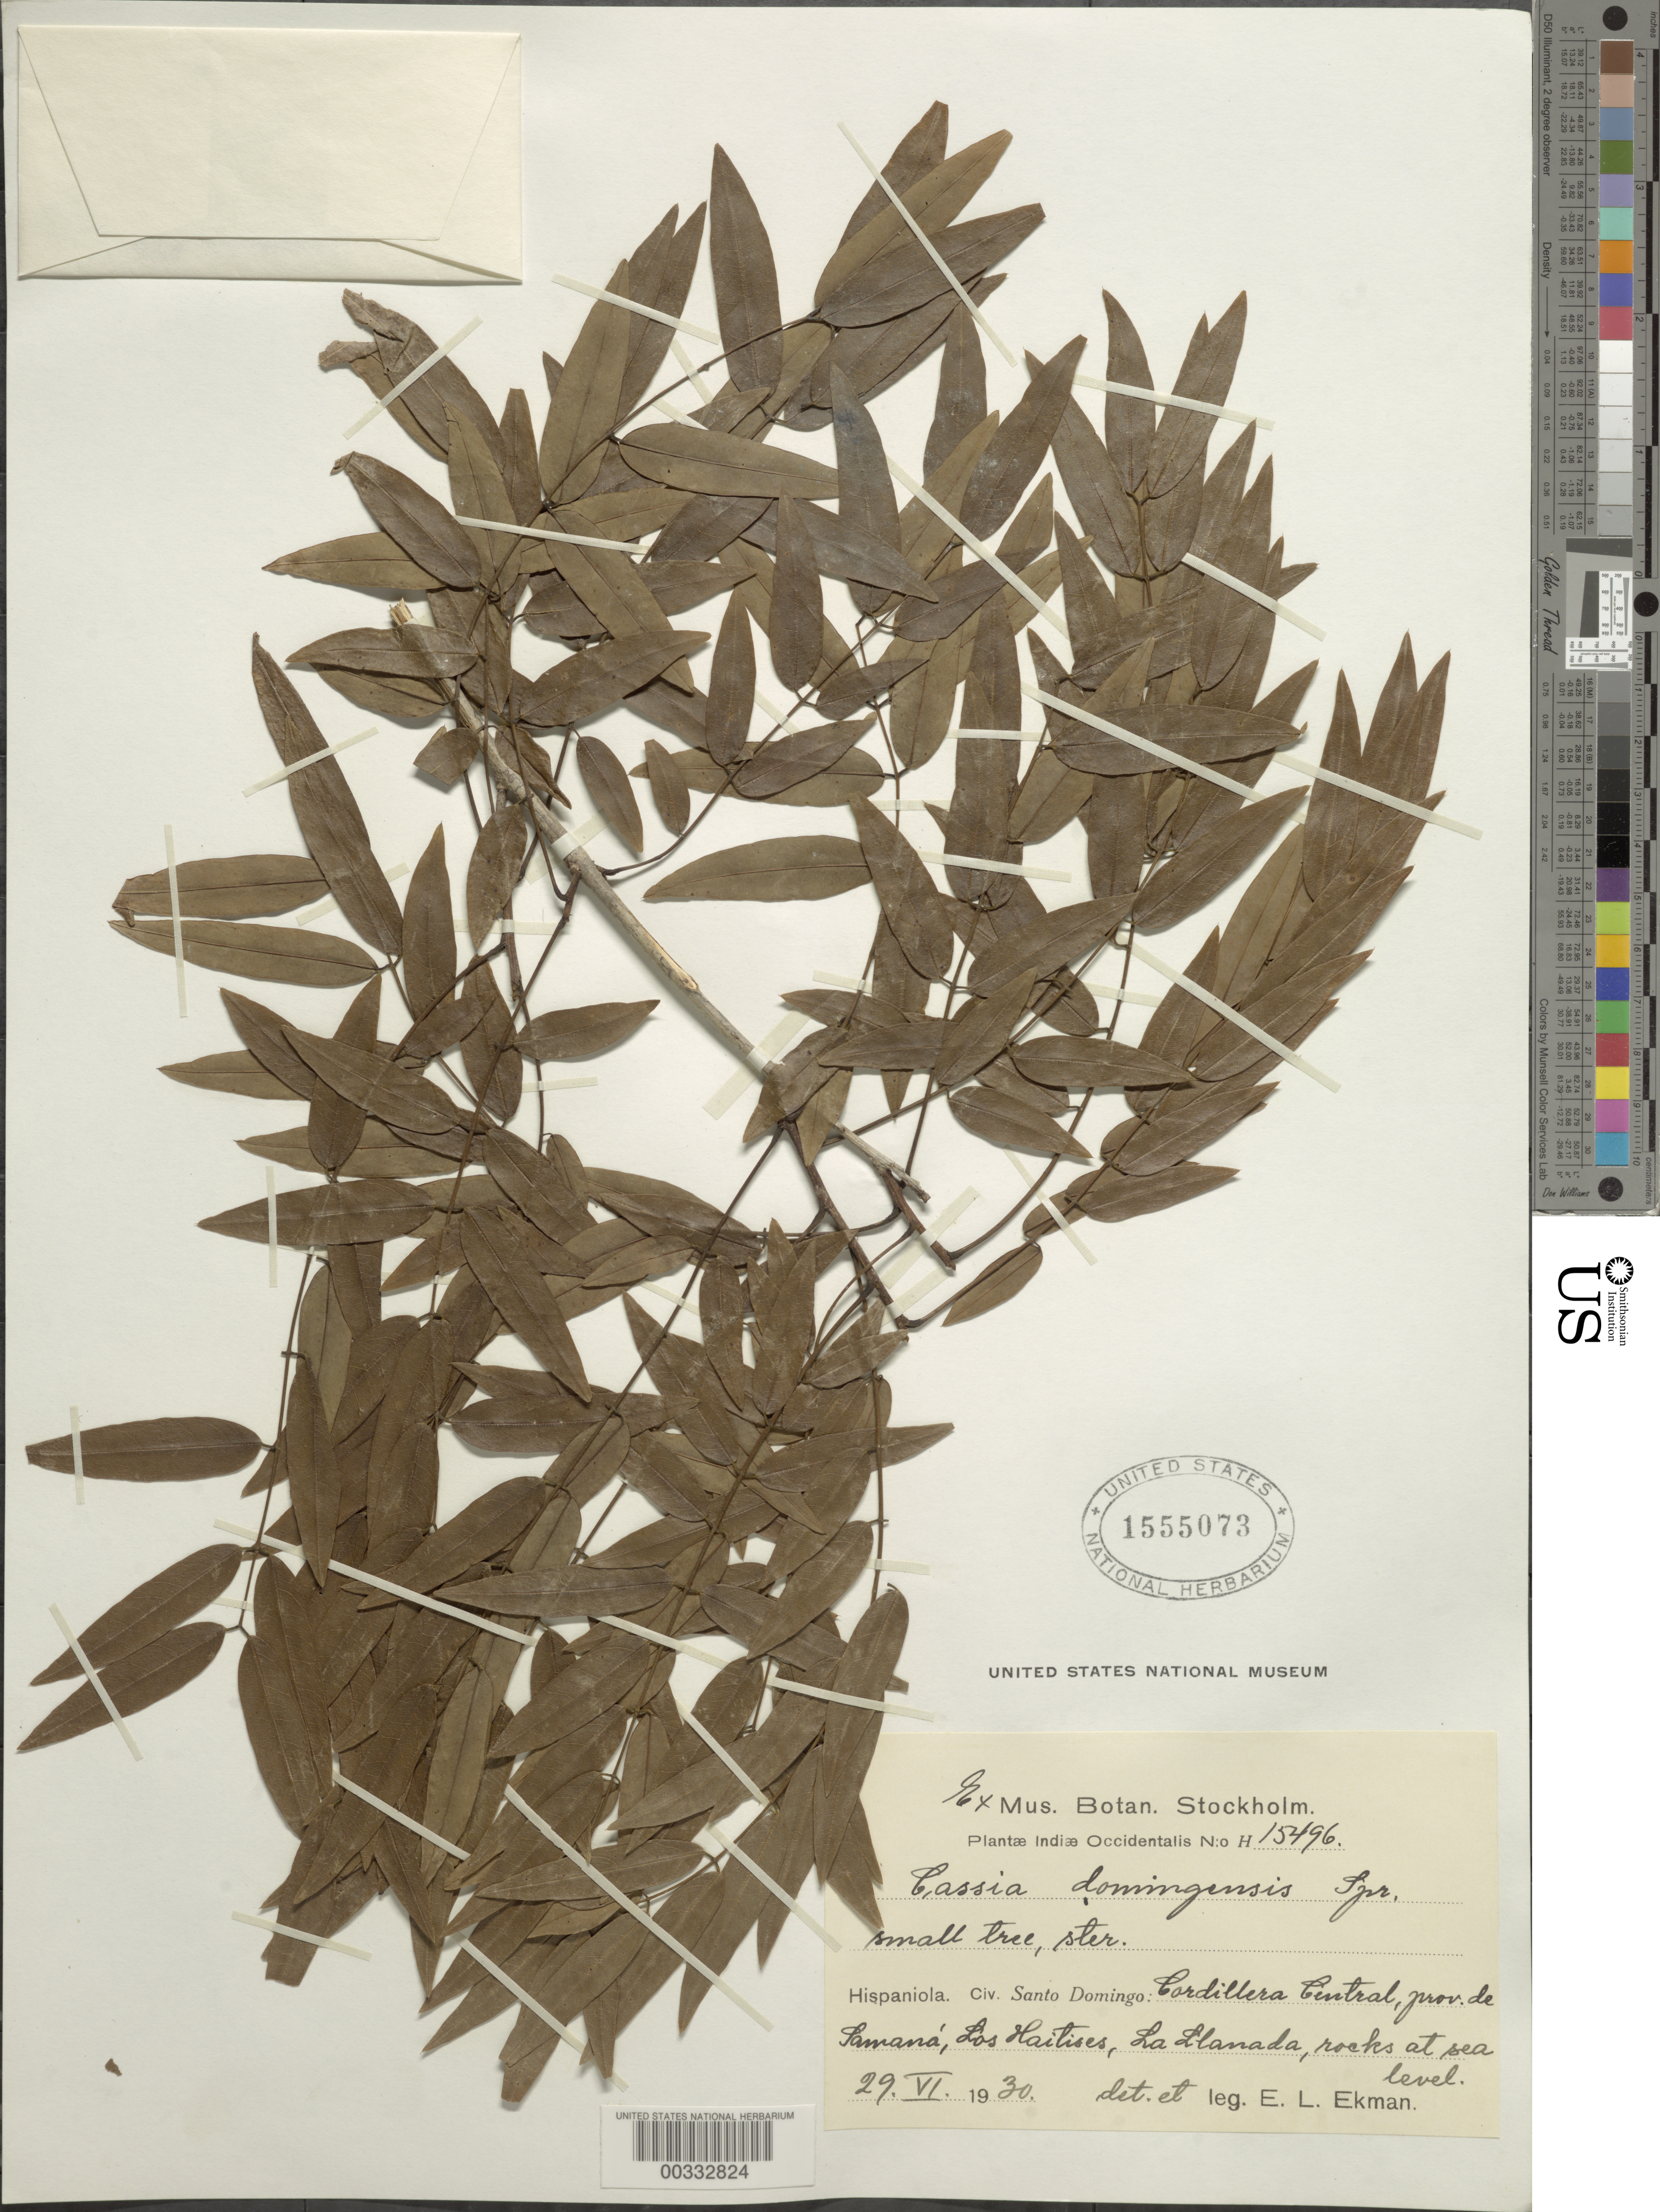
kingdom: Plantae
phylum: Tracheophyta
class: Magnoliopsida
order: Fabales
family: Fabaceae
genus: Senna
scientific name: Senna domingensis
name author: (Spreng.) H.S. Irwin & Barneby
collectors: E. L. Ekman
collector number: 15496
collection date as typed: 29 Jun 1930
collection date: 1930-06-29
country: Dominican Republic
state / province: Samaná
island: Hispaniola Island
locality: Cordillera central, los haitises, la llanada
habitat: Rocks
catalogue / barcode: US 1555073